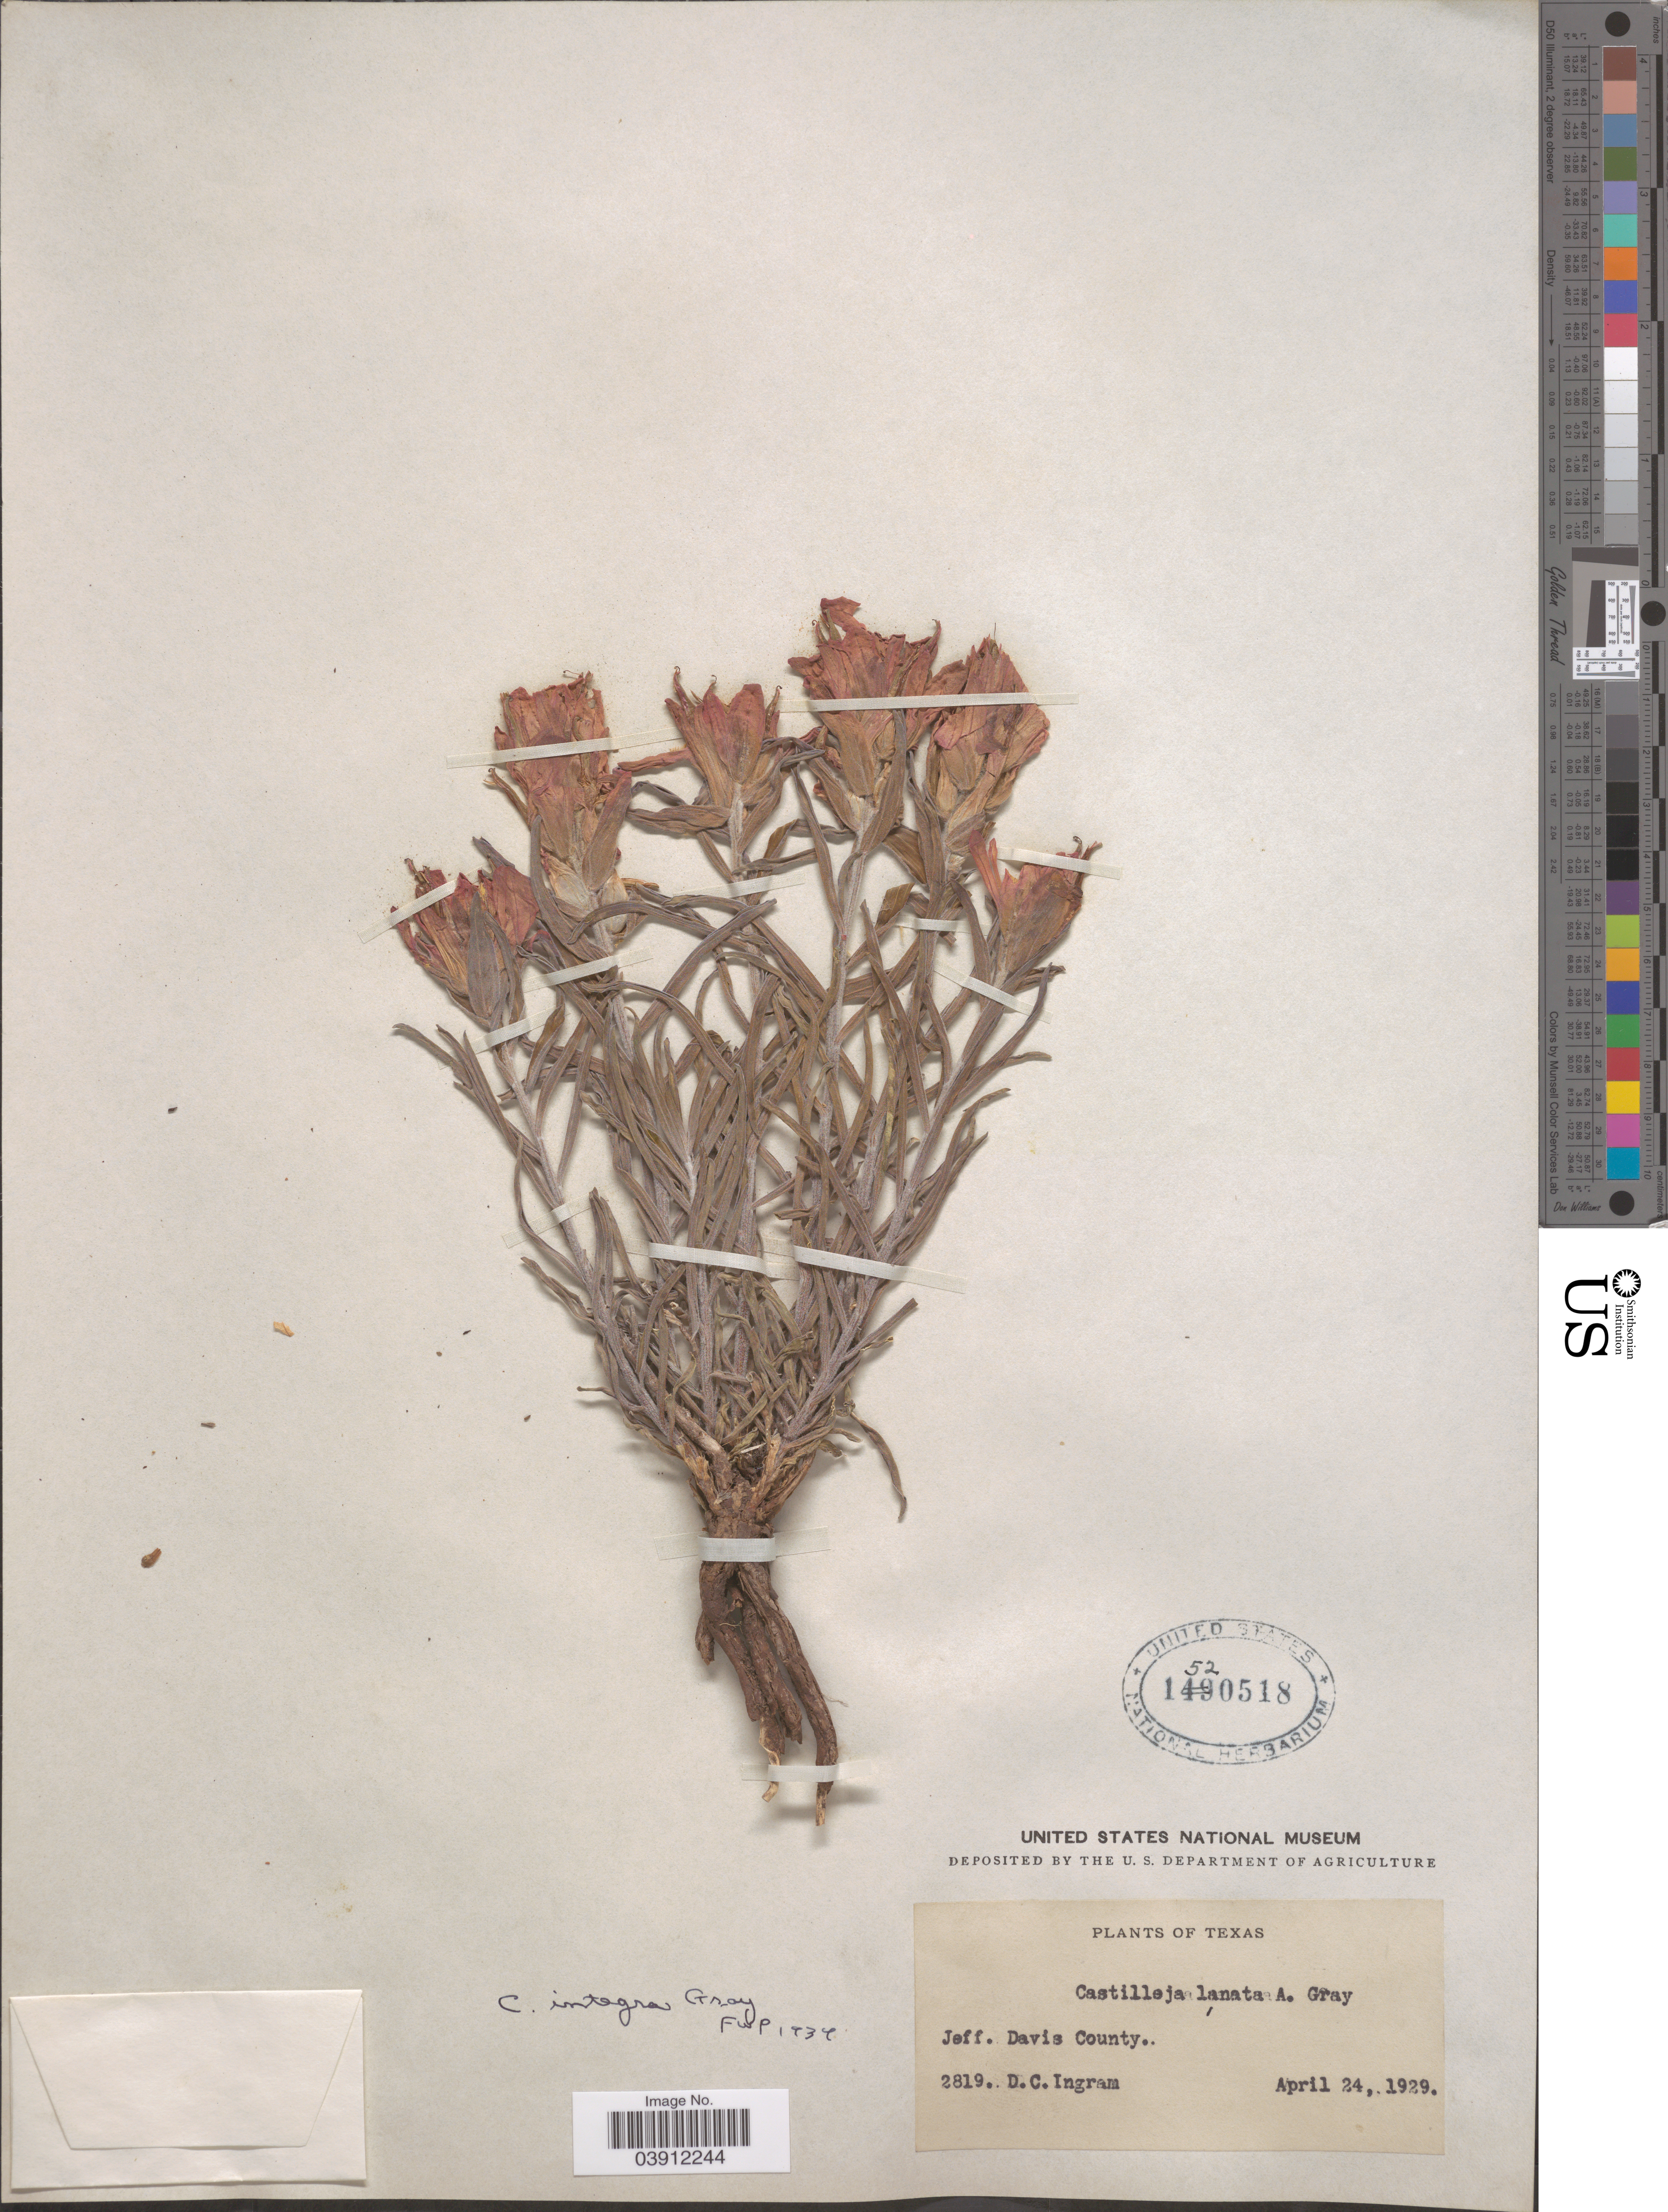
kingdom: Plantae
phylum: Tracheophyta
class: Magnoliopsida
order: Lamiales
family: Orobanchaceae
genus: Castilleja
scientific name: Castilleja integra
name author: A. Gray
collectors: D. C. Ingram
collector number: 2819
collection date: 1929-04-24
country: United States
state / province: Texas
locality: Jeff. Davis County.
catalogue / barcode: US 1520518